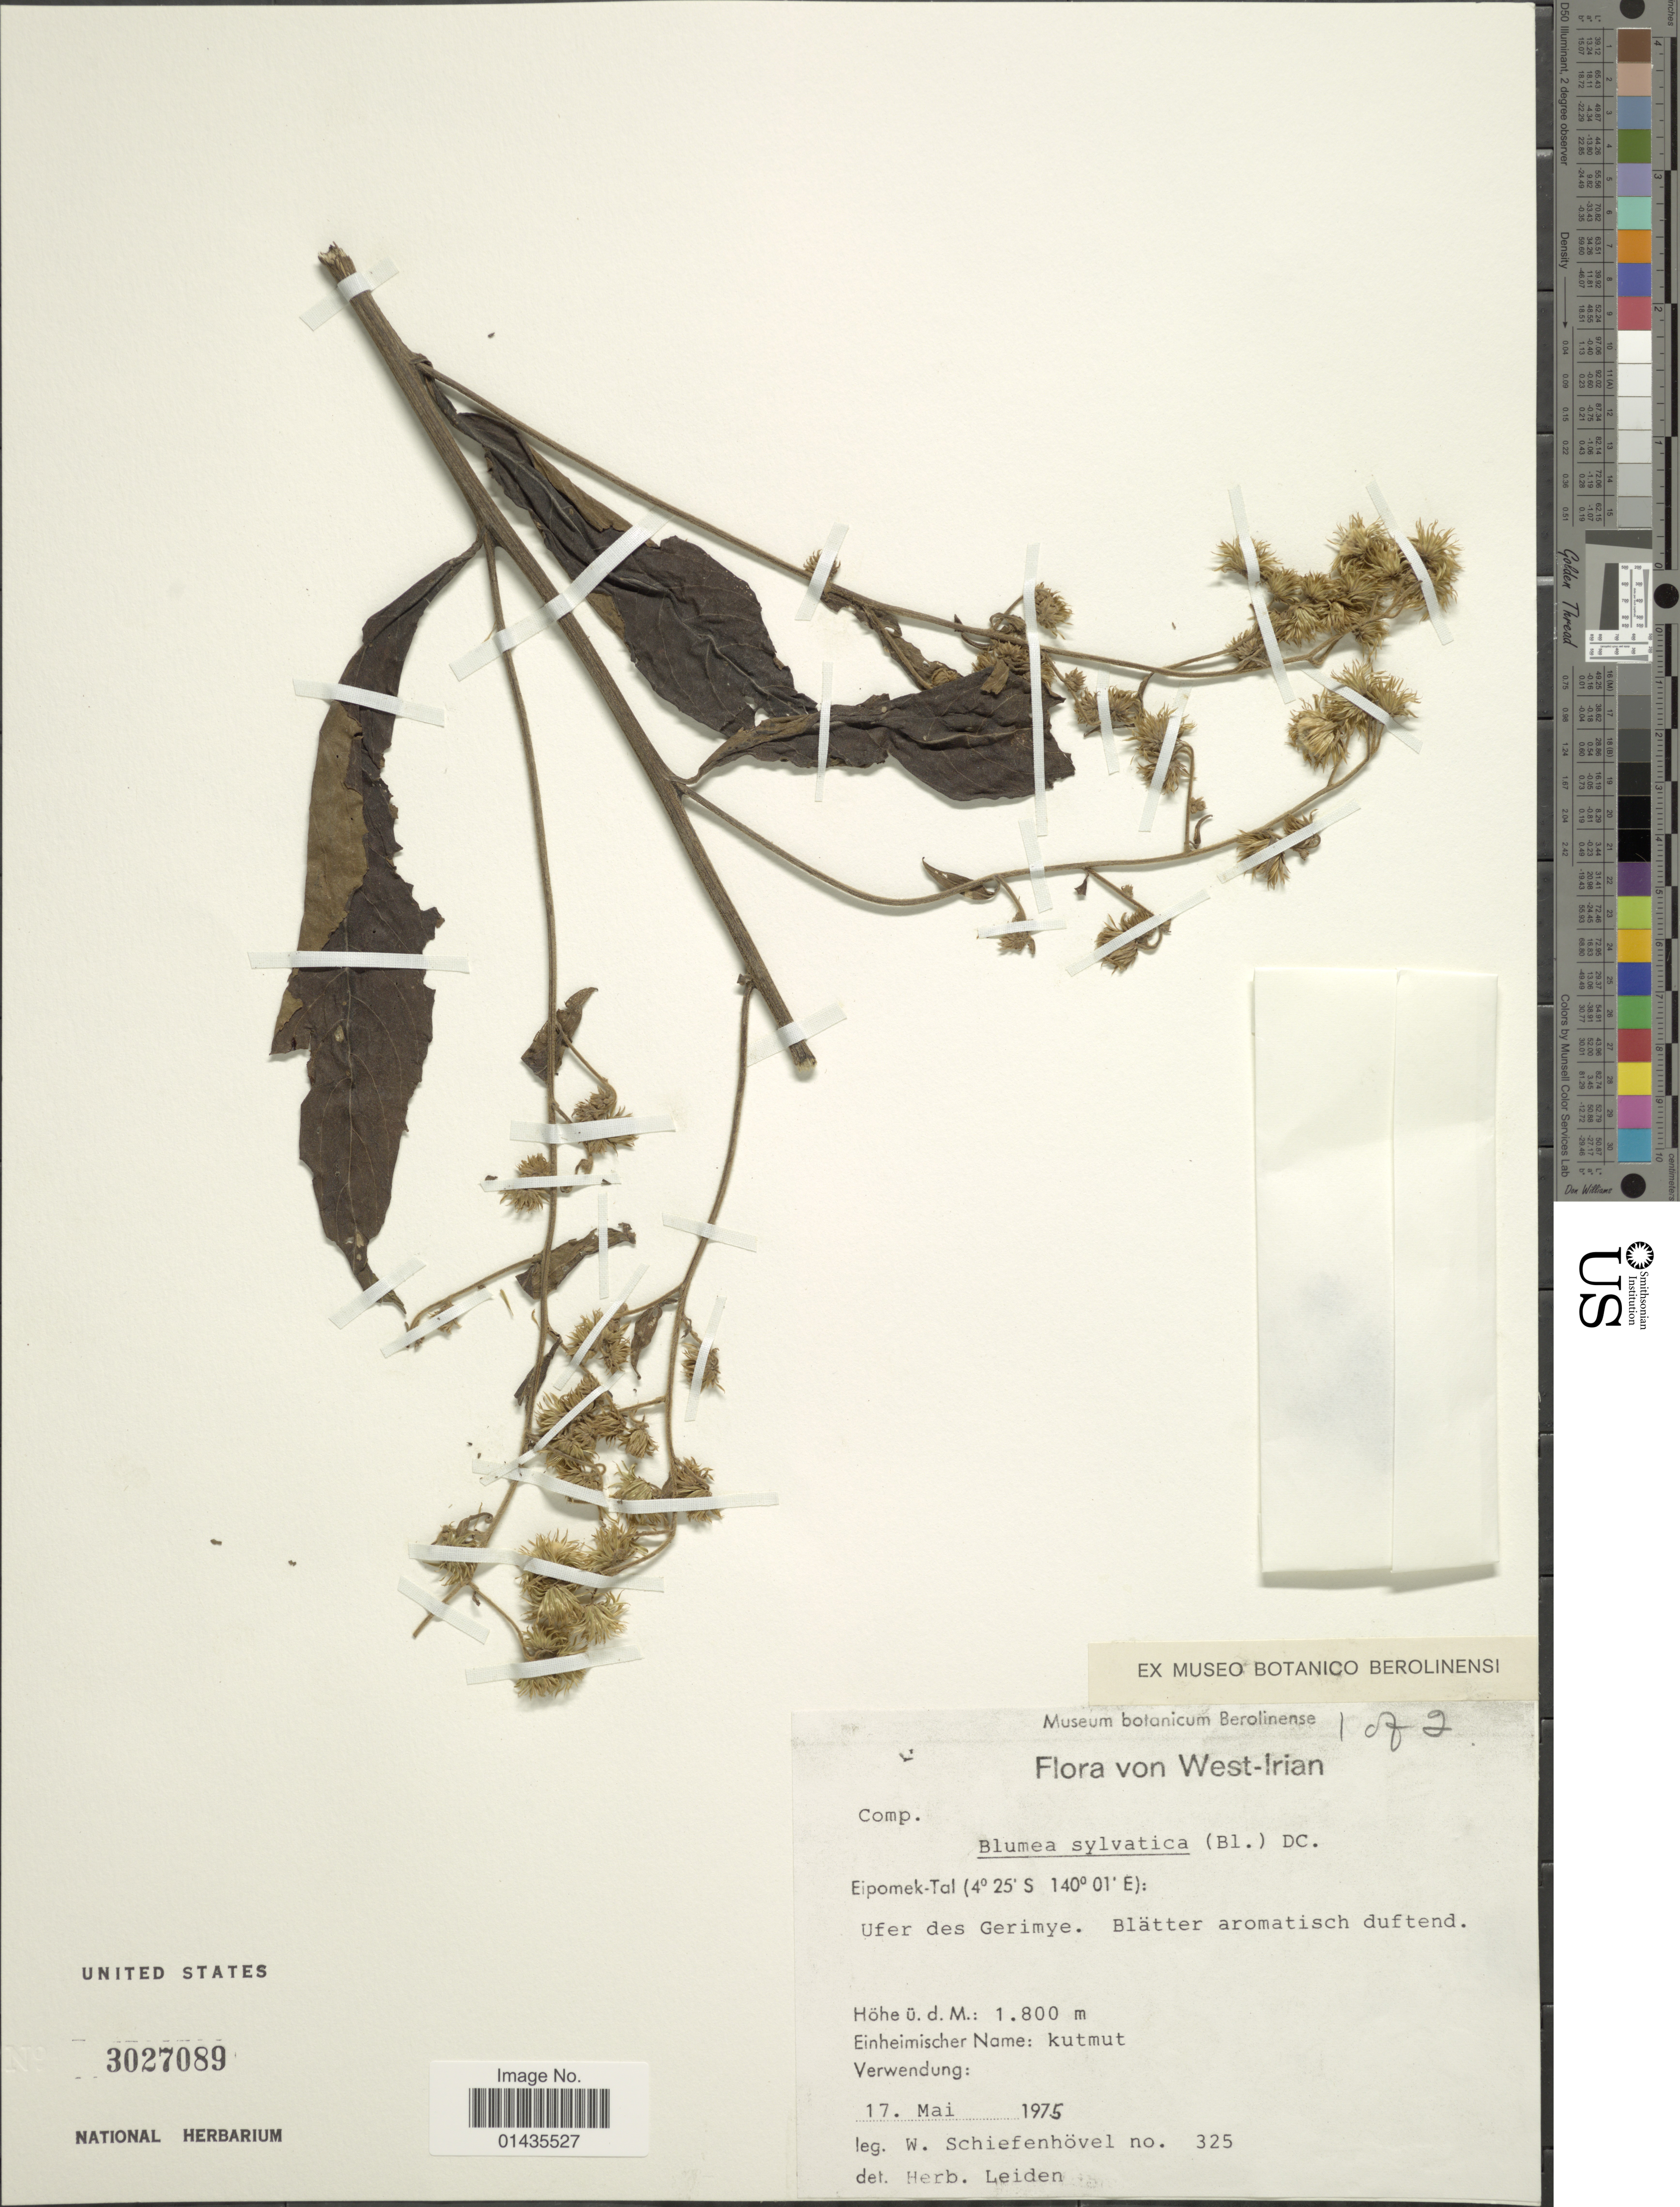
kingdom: Plantae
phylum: Tracheophyta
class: Magnoliopsida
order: Asterales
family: Asteraceae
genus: Blumea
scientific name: Blumea sylvatica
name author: (Blume) DC.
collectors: W. Schiefenhövel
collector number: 325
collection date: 1975-05-17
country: Iran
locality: West-Iran, Eipomek-Tal, Ufer des Gerimye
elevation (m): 1800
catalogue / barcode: US 3027089